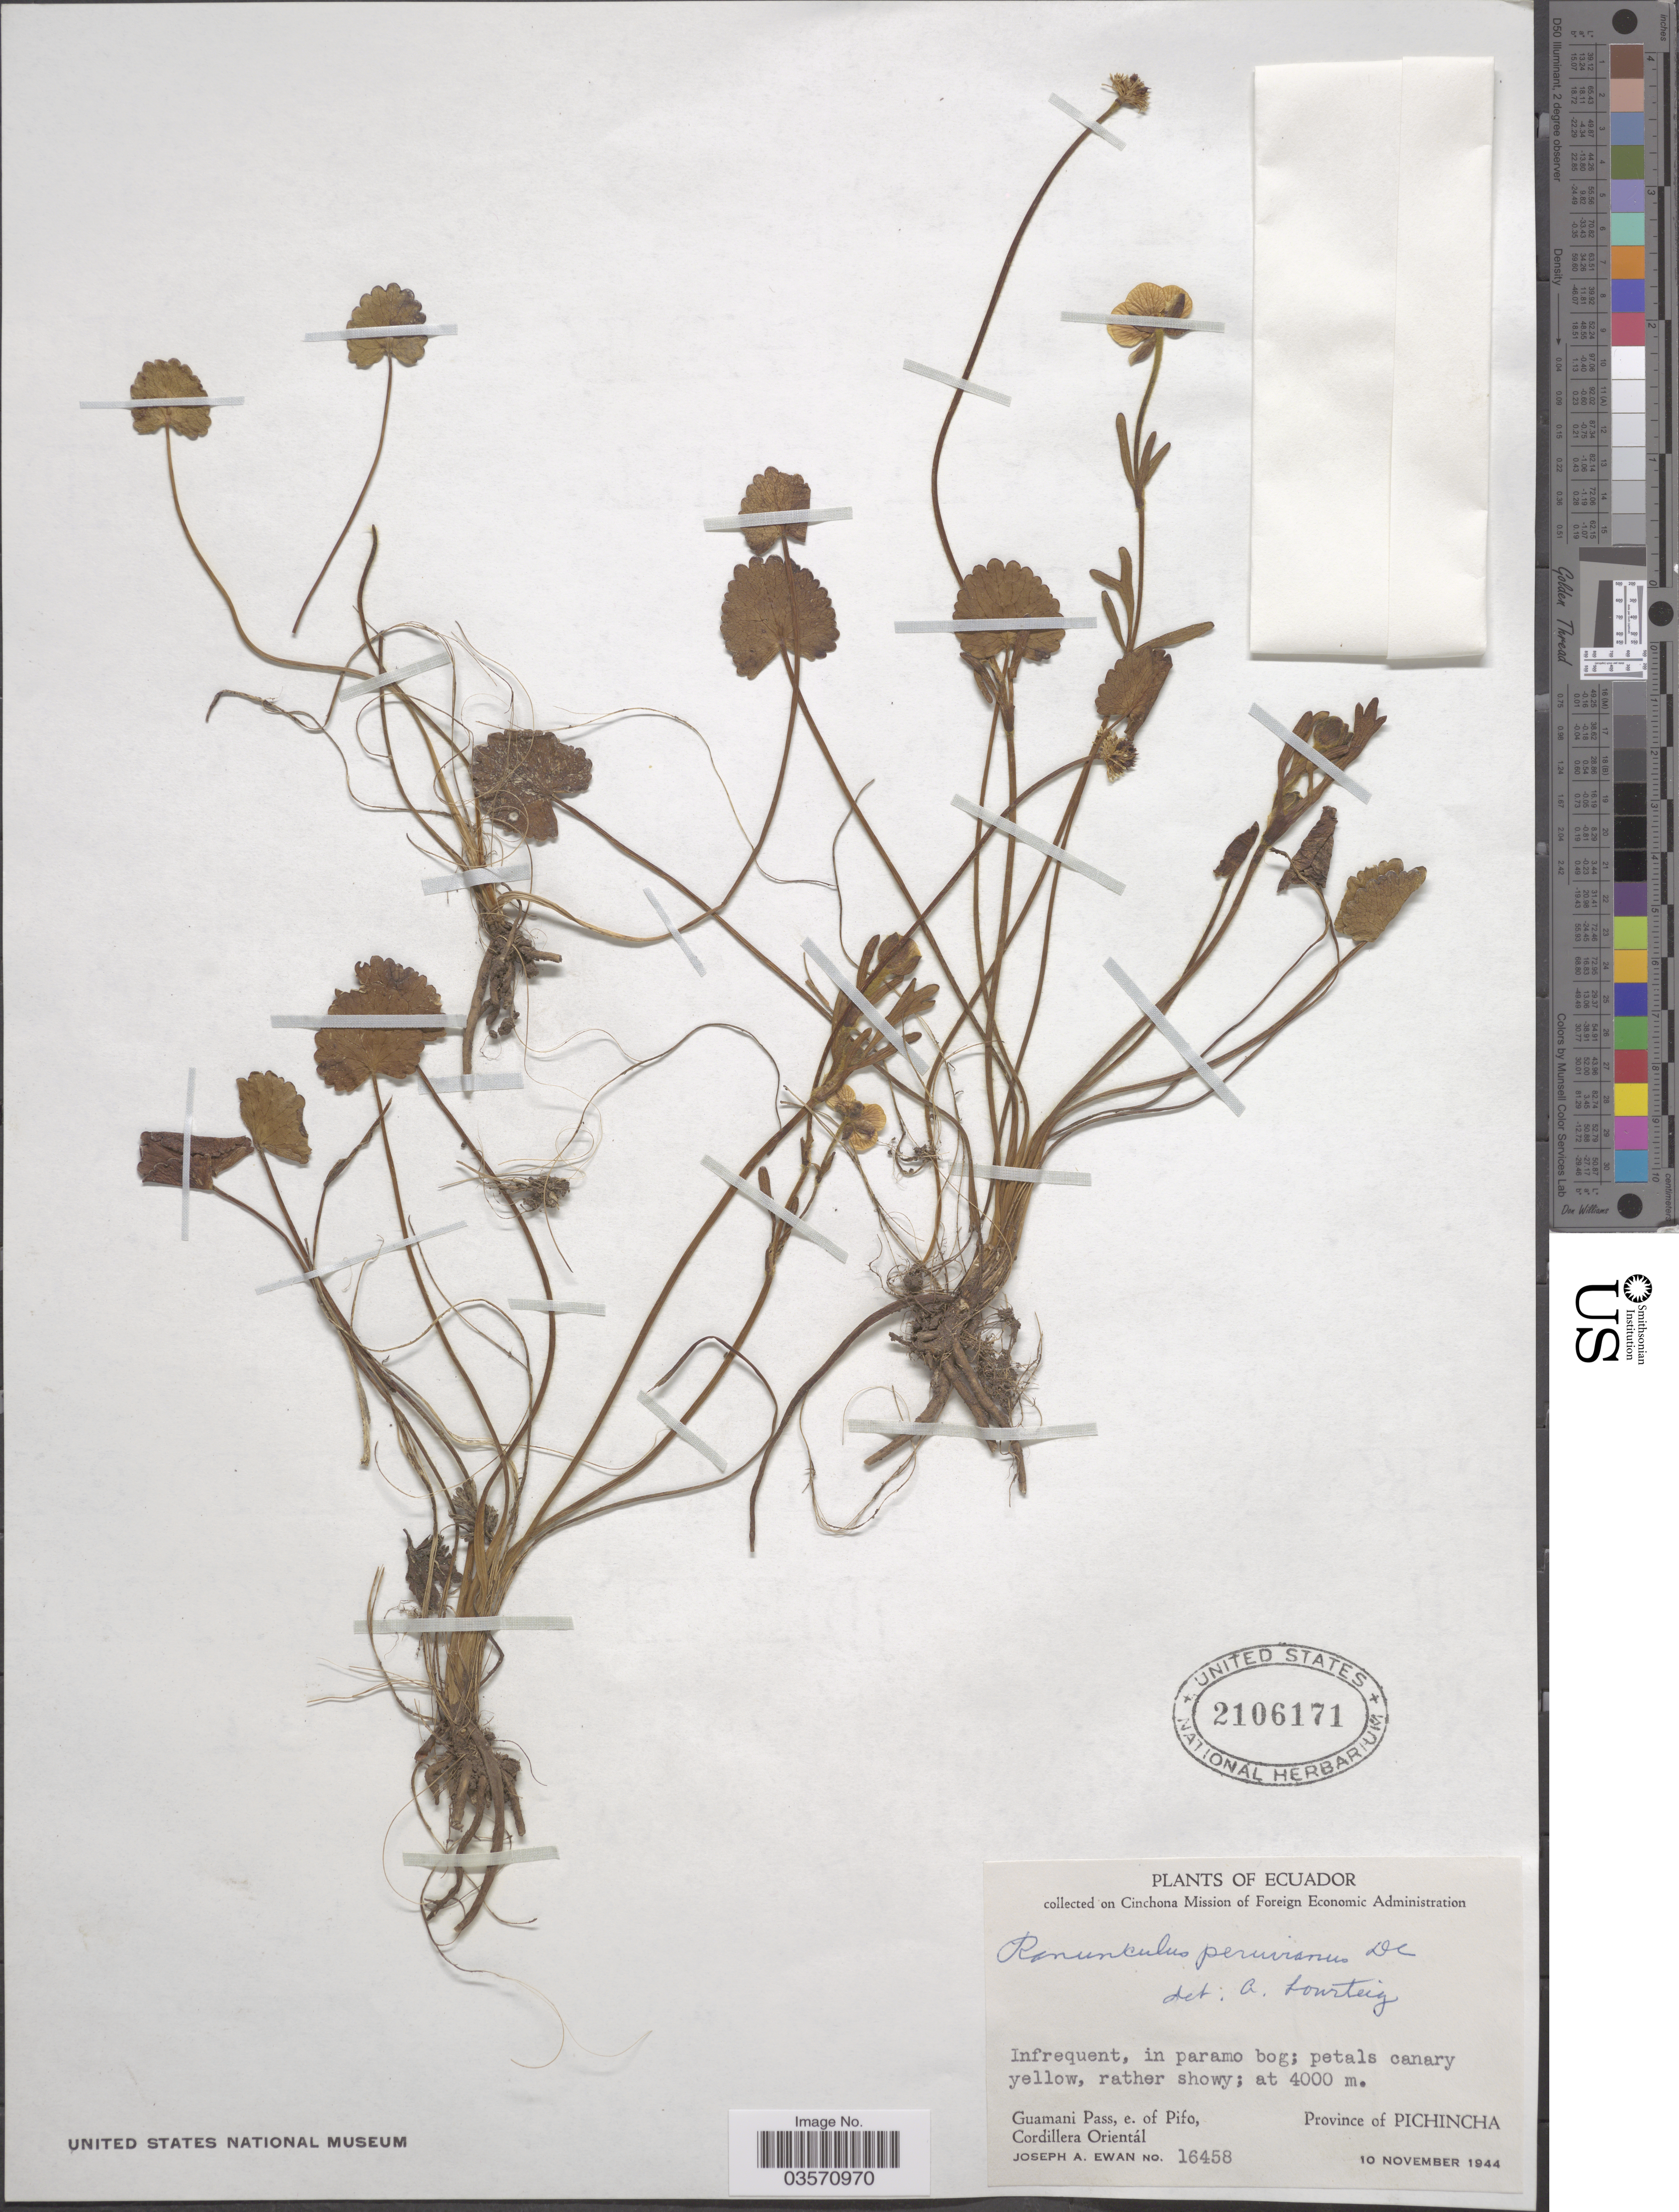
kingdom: Plantae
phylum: Tracheophyta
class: Magnoliopsida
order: Ranunculales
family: Ranunculaceae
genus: Ranunculus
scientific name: Ranunculus peruvianus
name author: Pers.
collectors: J. A. Ewan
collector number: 16458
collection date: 1944-11-10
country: Ecuador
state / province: Pichincha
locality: Guamani Pass, e. of Pifo, Cordillera Orientál.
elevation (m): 4000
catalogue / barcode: US 2106171